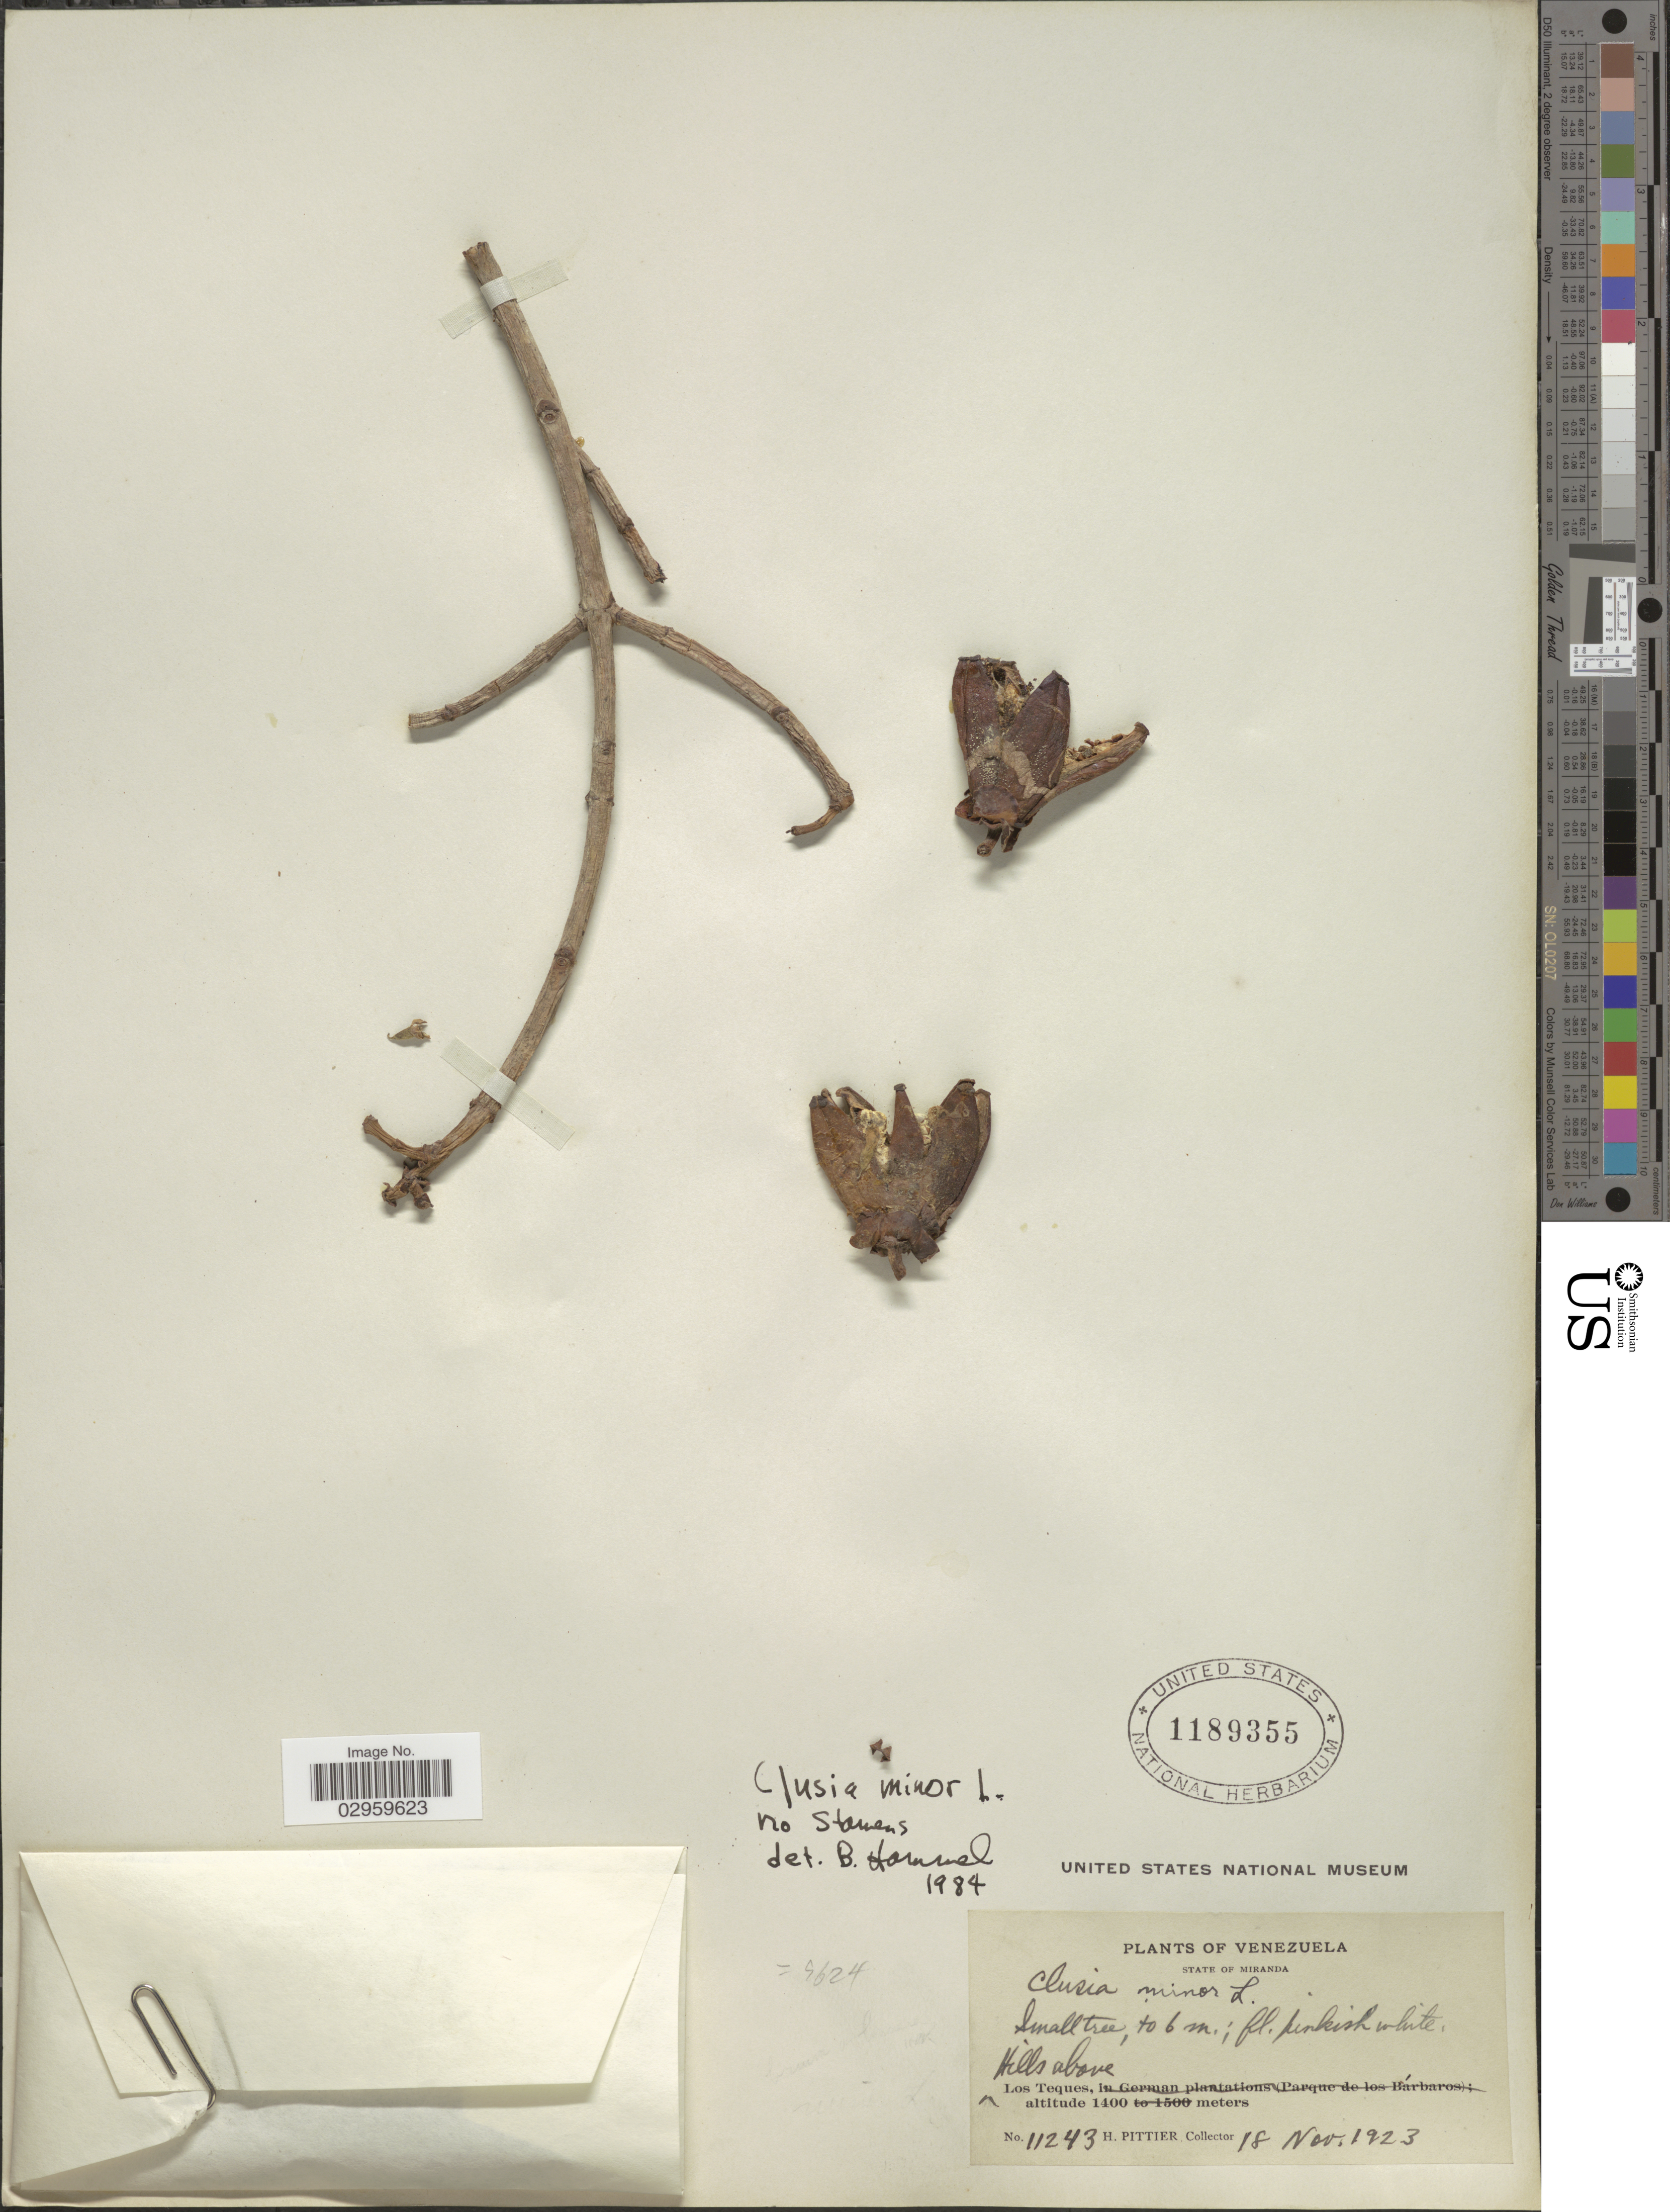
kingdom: Plantae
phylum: Tracheophyta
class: Magnoliopsida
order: Malpighiales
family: Clusiaceae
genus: Clusia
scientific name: Clusia minor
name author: L.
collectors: H. F. Pittier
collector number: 11243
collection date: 1923-11-18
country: Venezuela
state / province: Miranda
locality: Hills above Los Teques.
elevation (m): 1400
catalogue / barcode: US 1189355